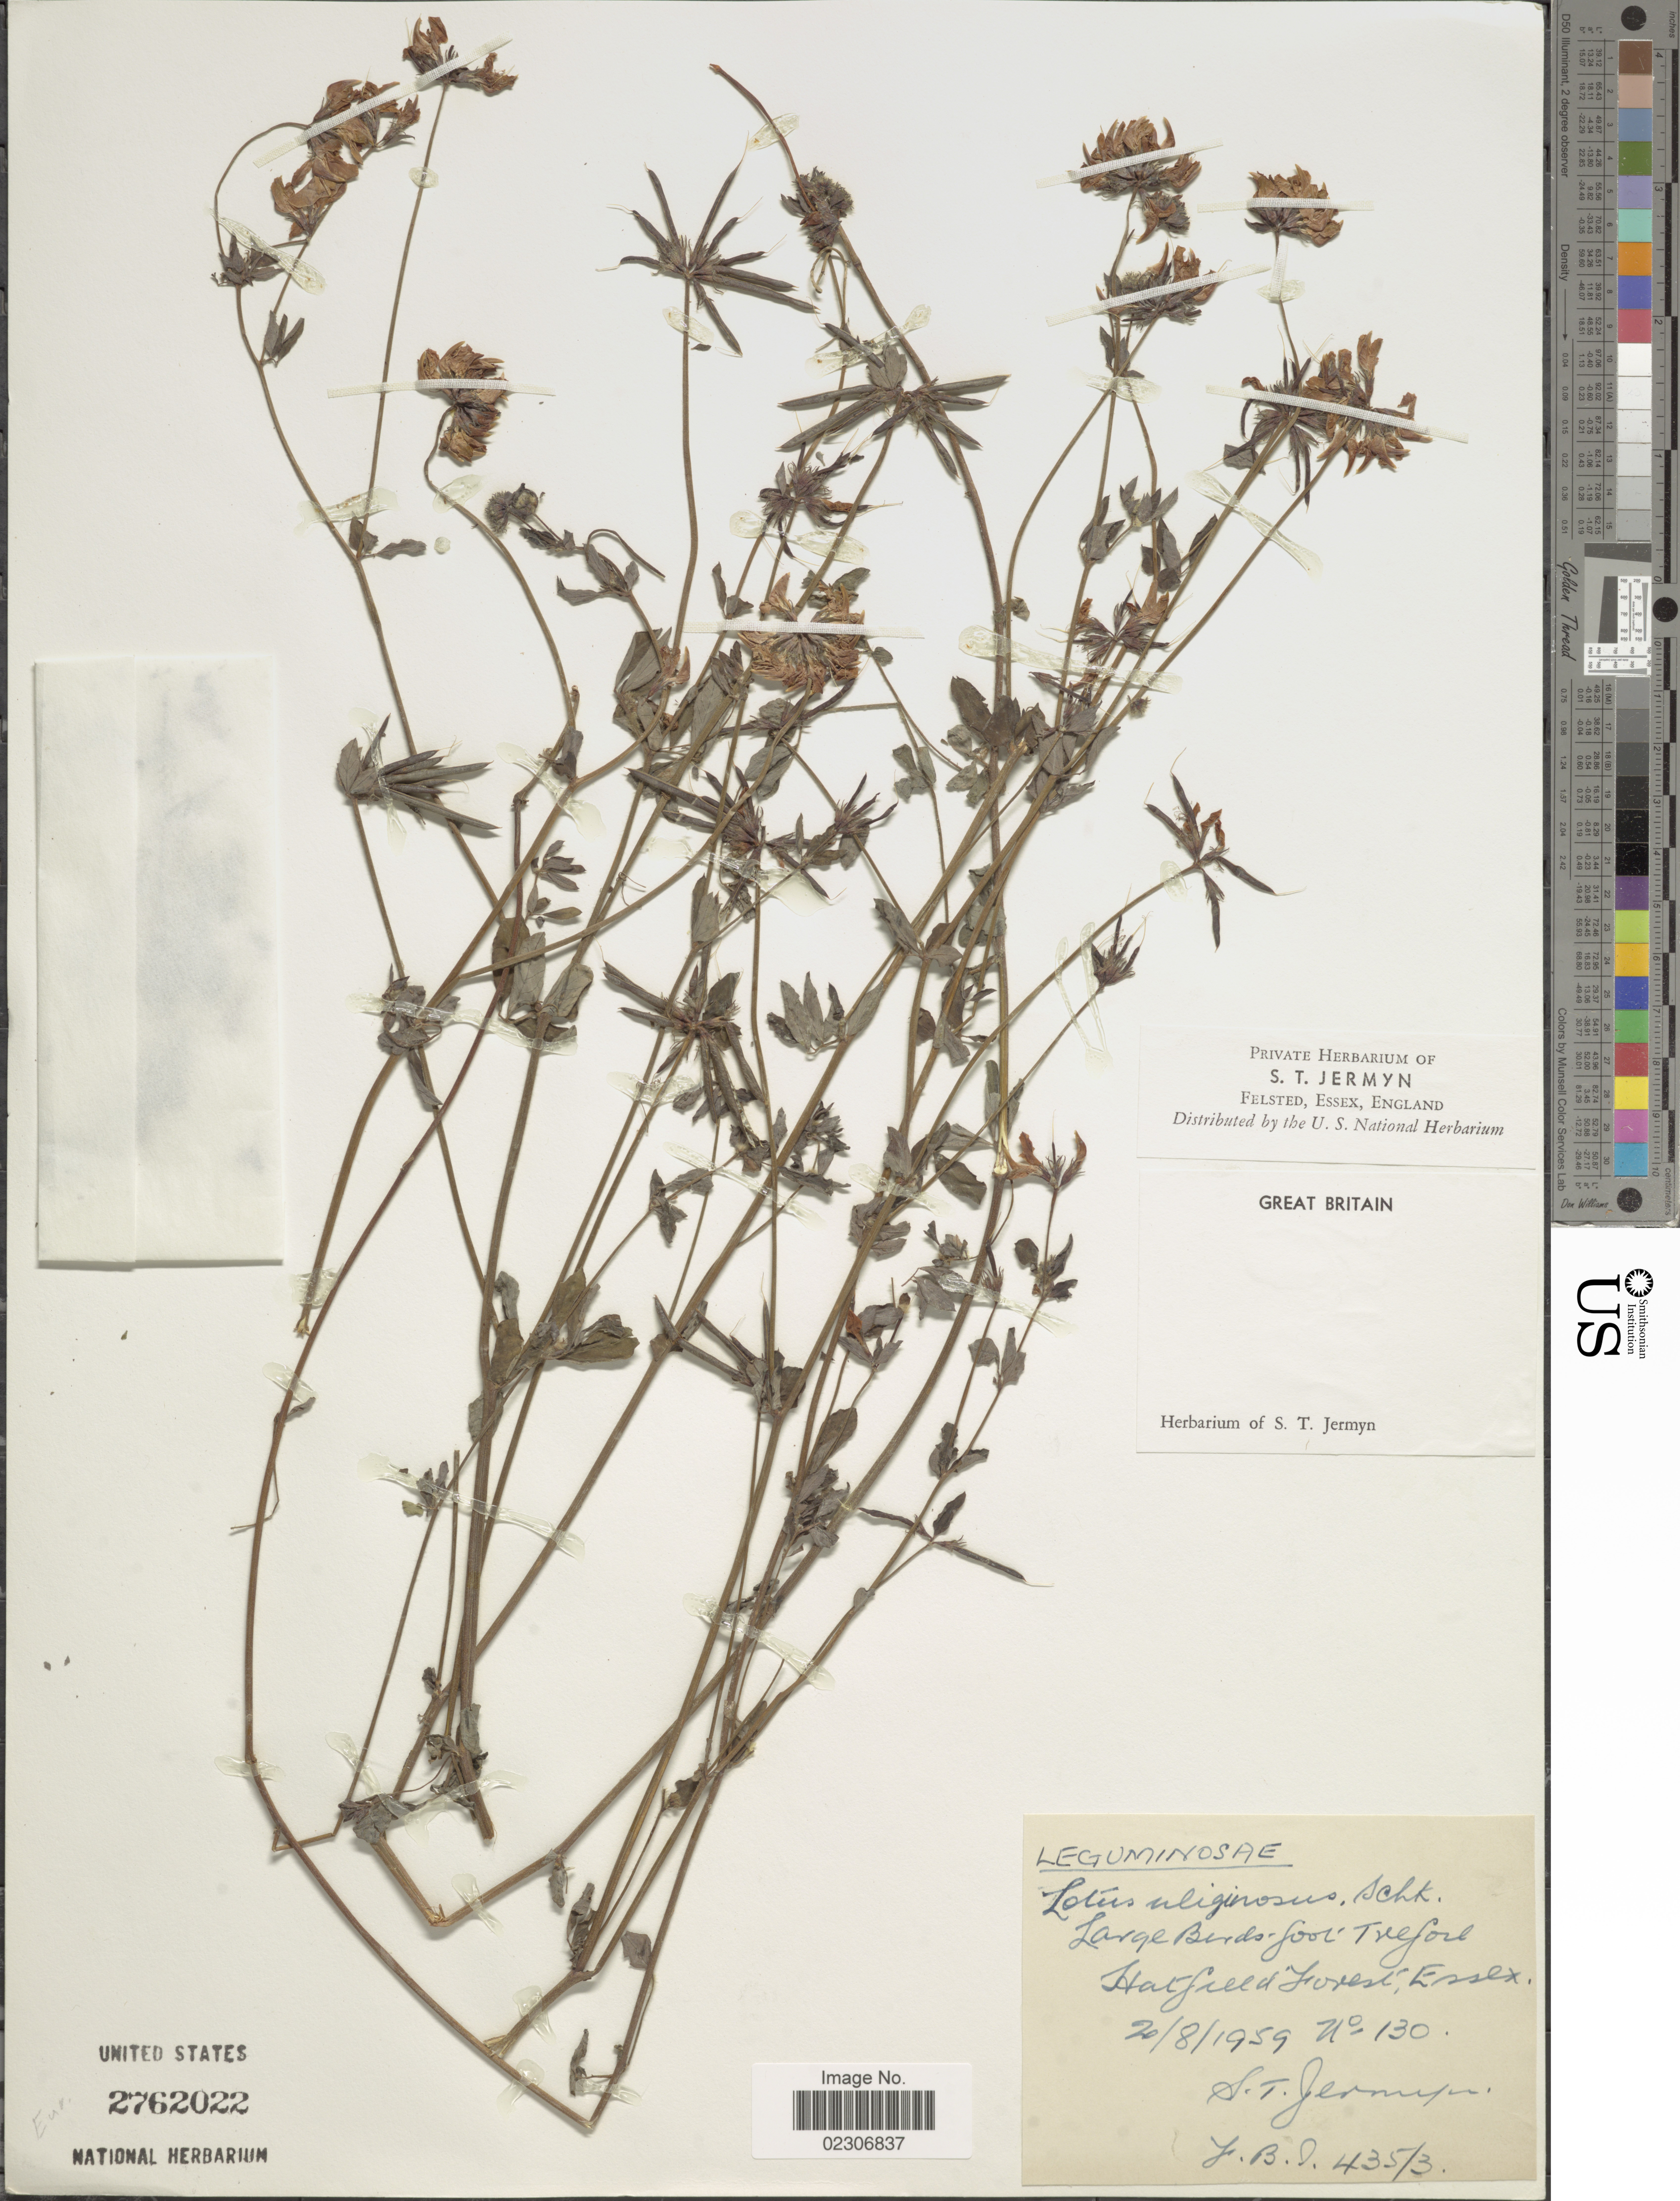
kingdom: Plantae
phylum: Tracheophyta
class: Magnoliopsida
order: Fabales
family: Fabaceae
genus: Lotus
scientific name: Lotus uliginosus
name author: Schkuhr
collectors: S. Jermyn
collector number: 130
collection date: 1959-08-02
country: United Kingdom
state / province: England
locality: Great Britain, Hatfield Forest Essex.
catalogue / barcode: US 2762022